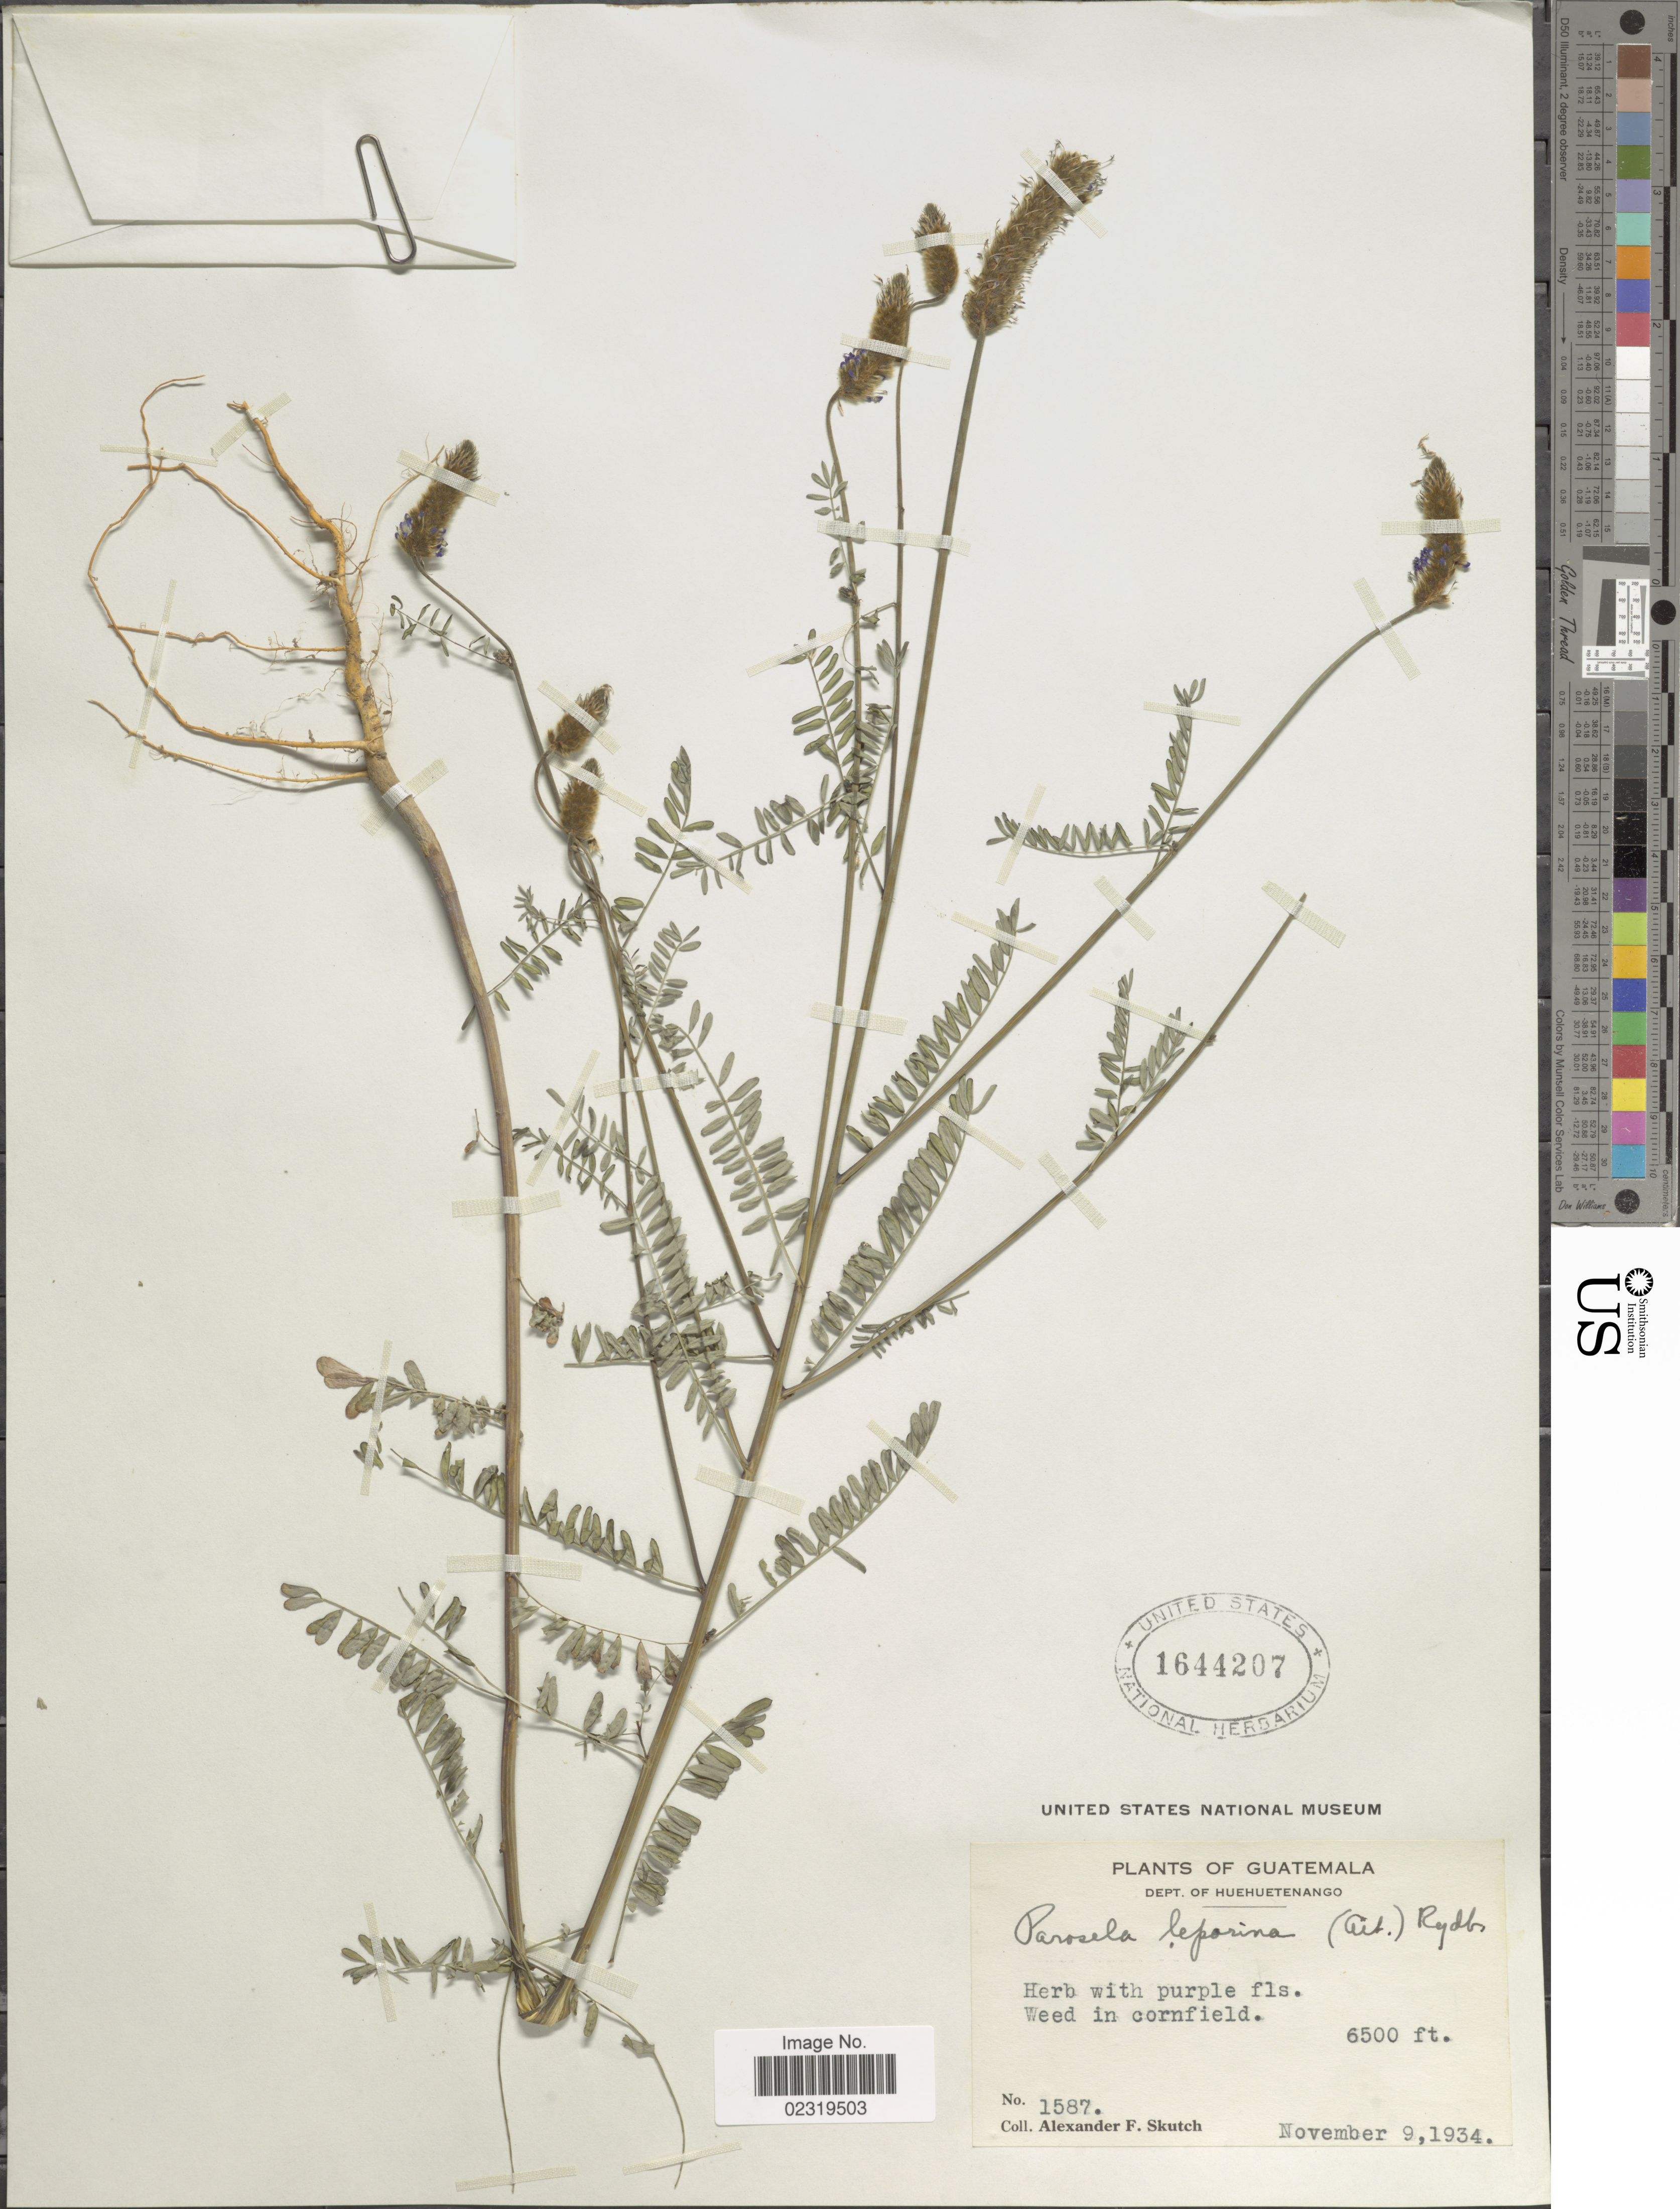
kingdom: Plantae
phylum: Tracheophyta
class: Magnoliopsida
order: Fabales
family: Fabaceae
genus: Dalea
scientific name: Dalea leporina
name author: (Aiton) Bullock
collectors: A. F. Skutch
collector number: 1587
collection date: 1934-11-09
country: Guatemala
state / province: Huehuetenango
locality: Dept. of Huehuetenango, Weed in cornfield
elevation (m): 1981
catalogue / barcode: US 1644207